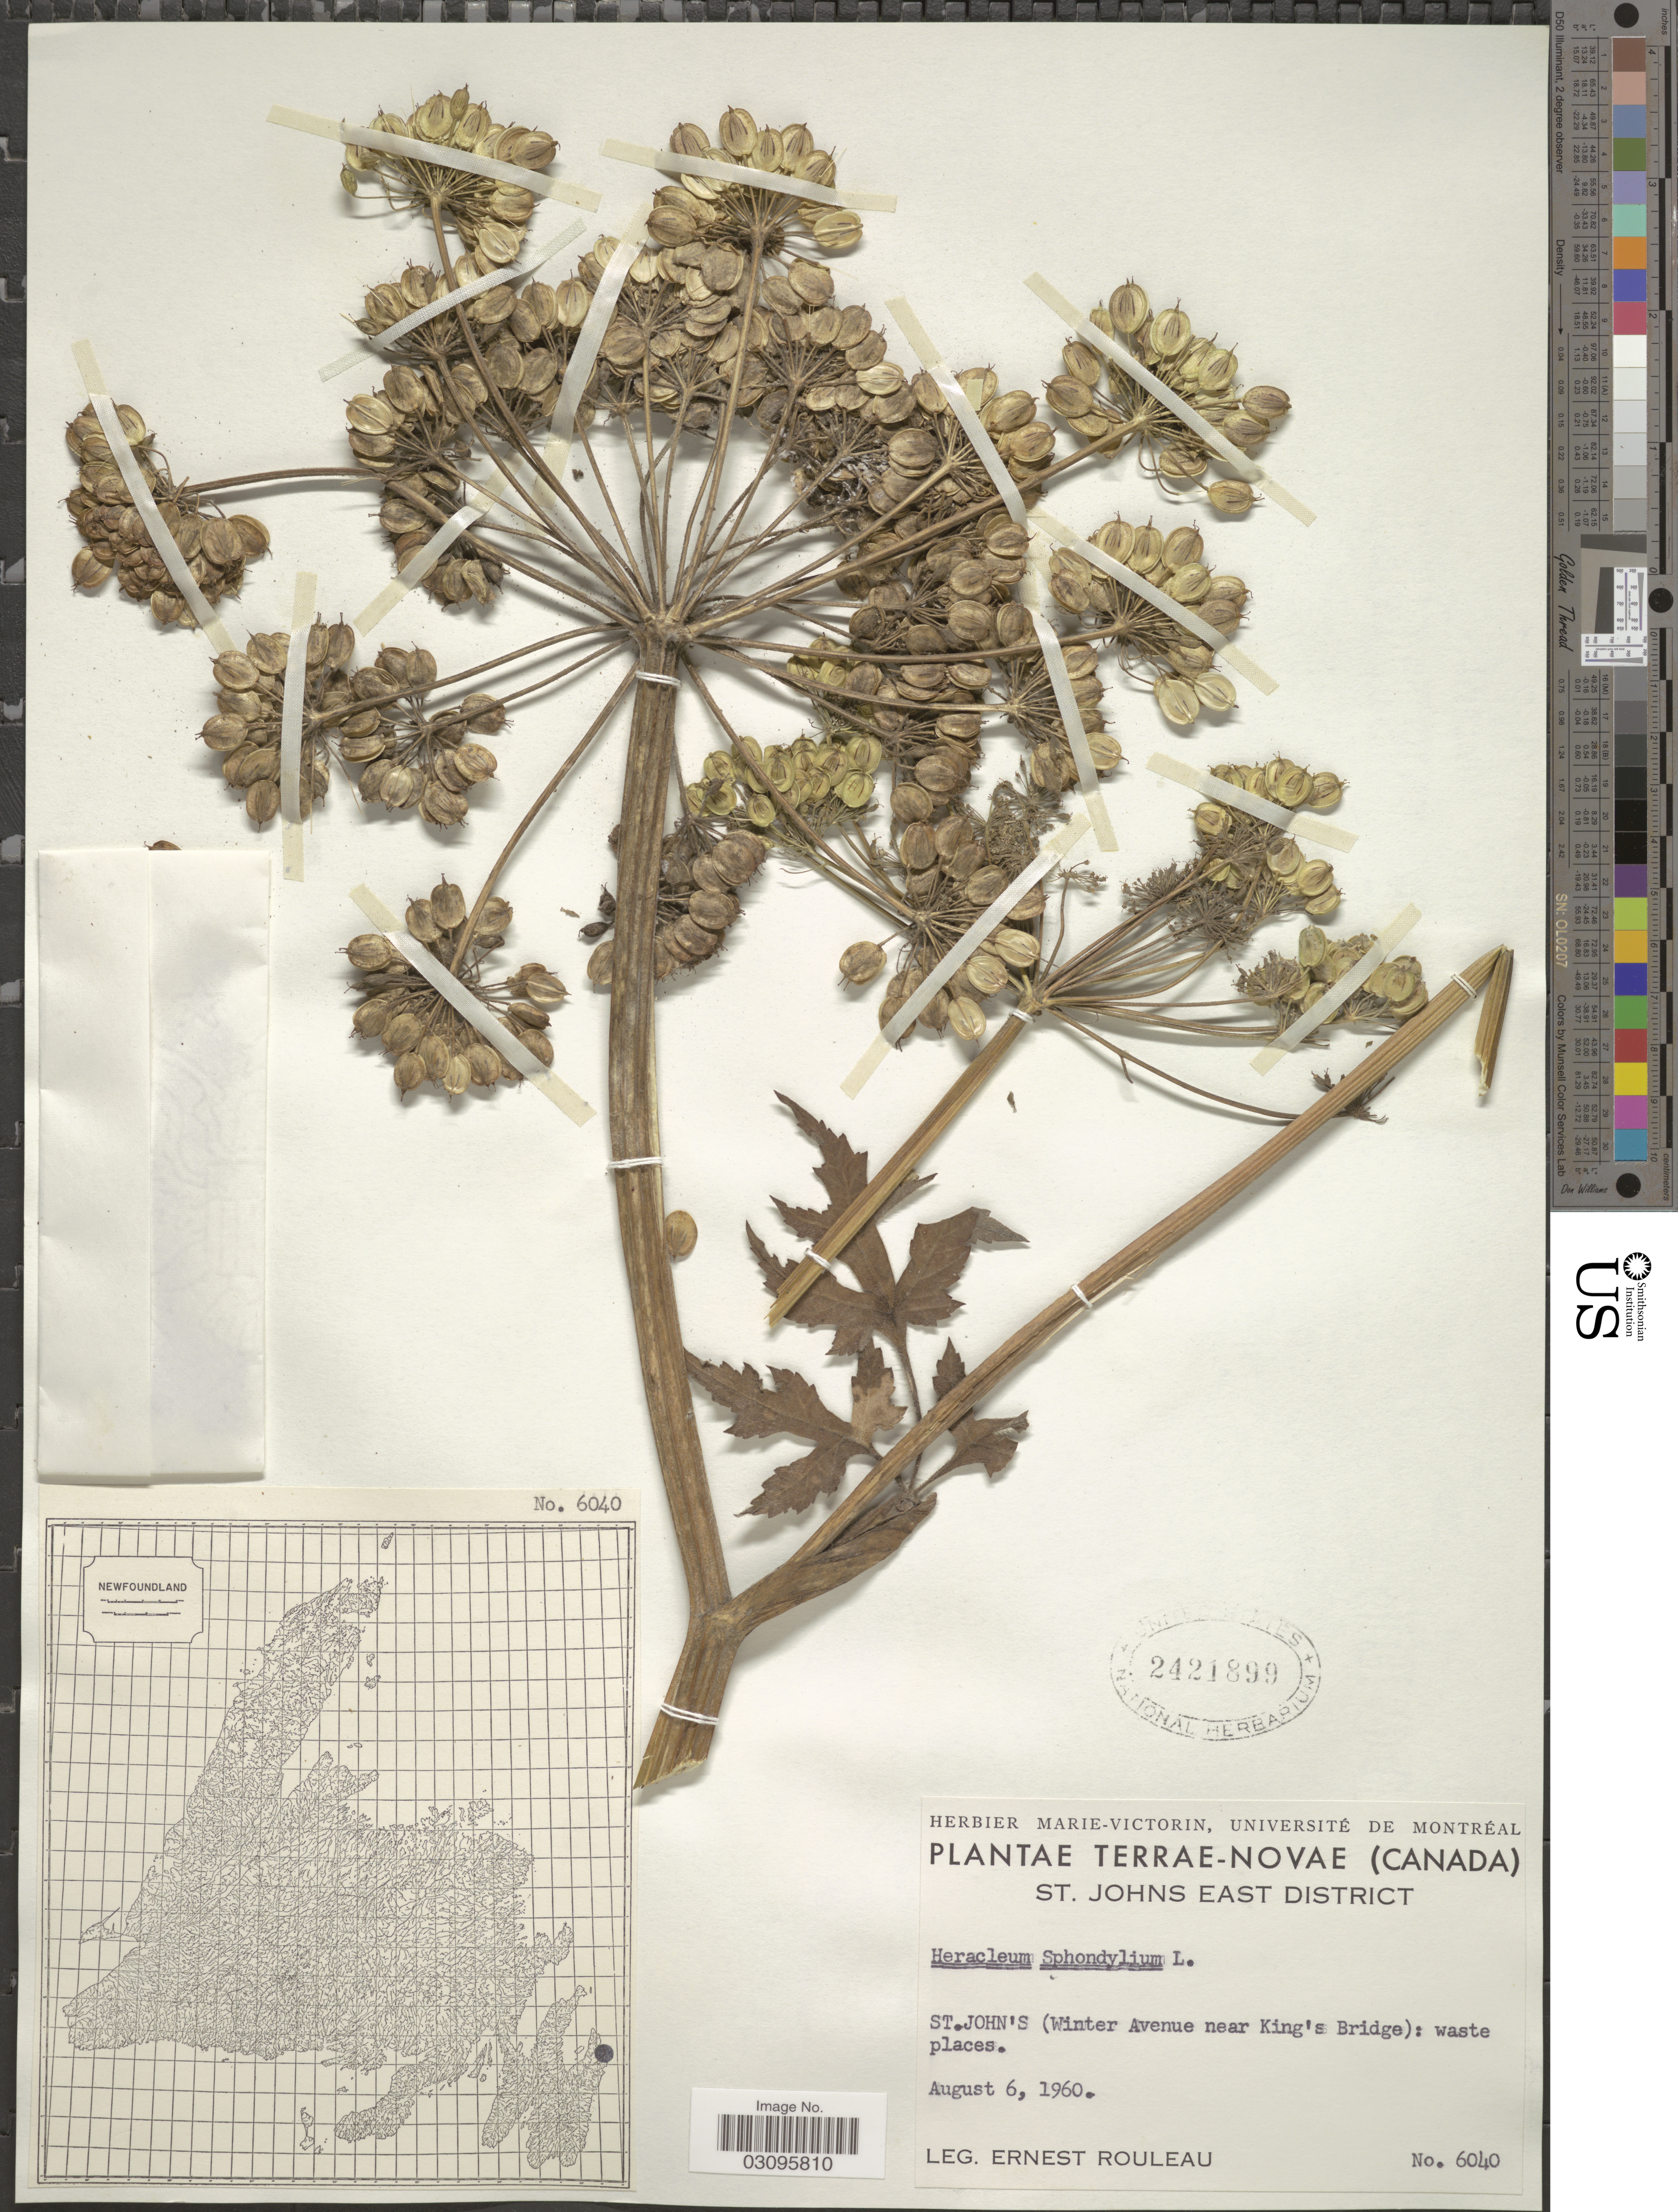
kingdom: Plantae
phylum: Tracheophyta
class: Magnoliopsida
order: Apiales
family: Apiaceae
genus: Heracleum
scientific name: Heracleum sphondylium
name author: L.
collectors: E. Rouleau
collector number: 6040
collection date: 1960-08-06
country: Canada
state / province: Newfoundland and Labrador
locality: Terrae-Novae. St. Johns East District. St. John's (Winter Avenue near King's Bridge).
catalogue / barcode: US 2421899